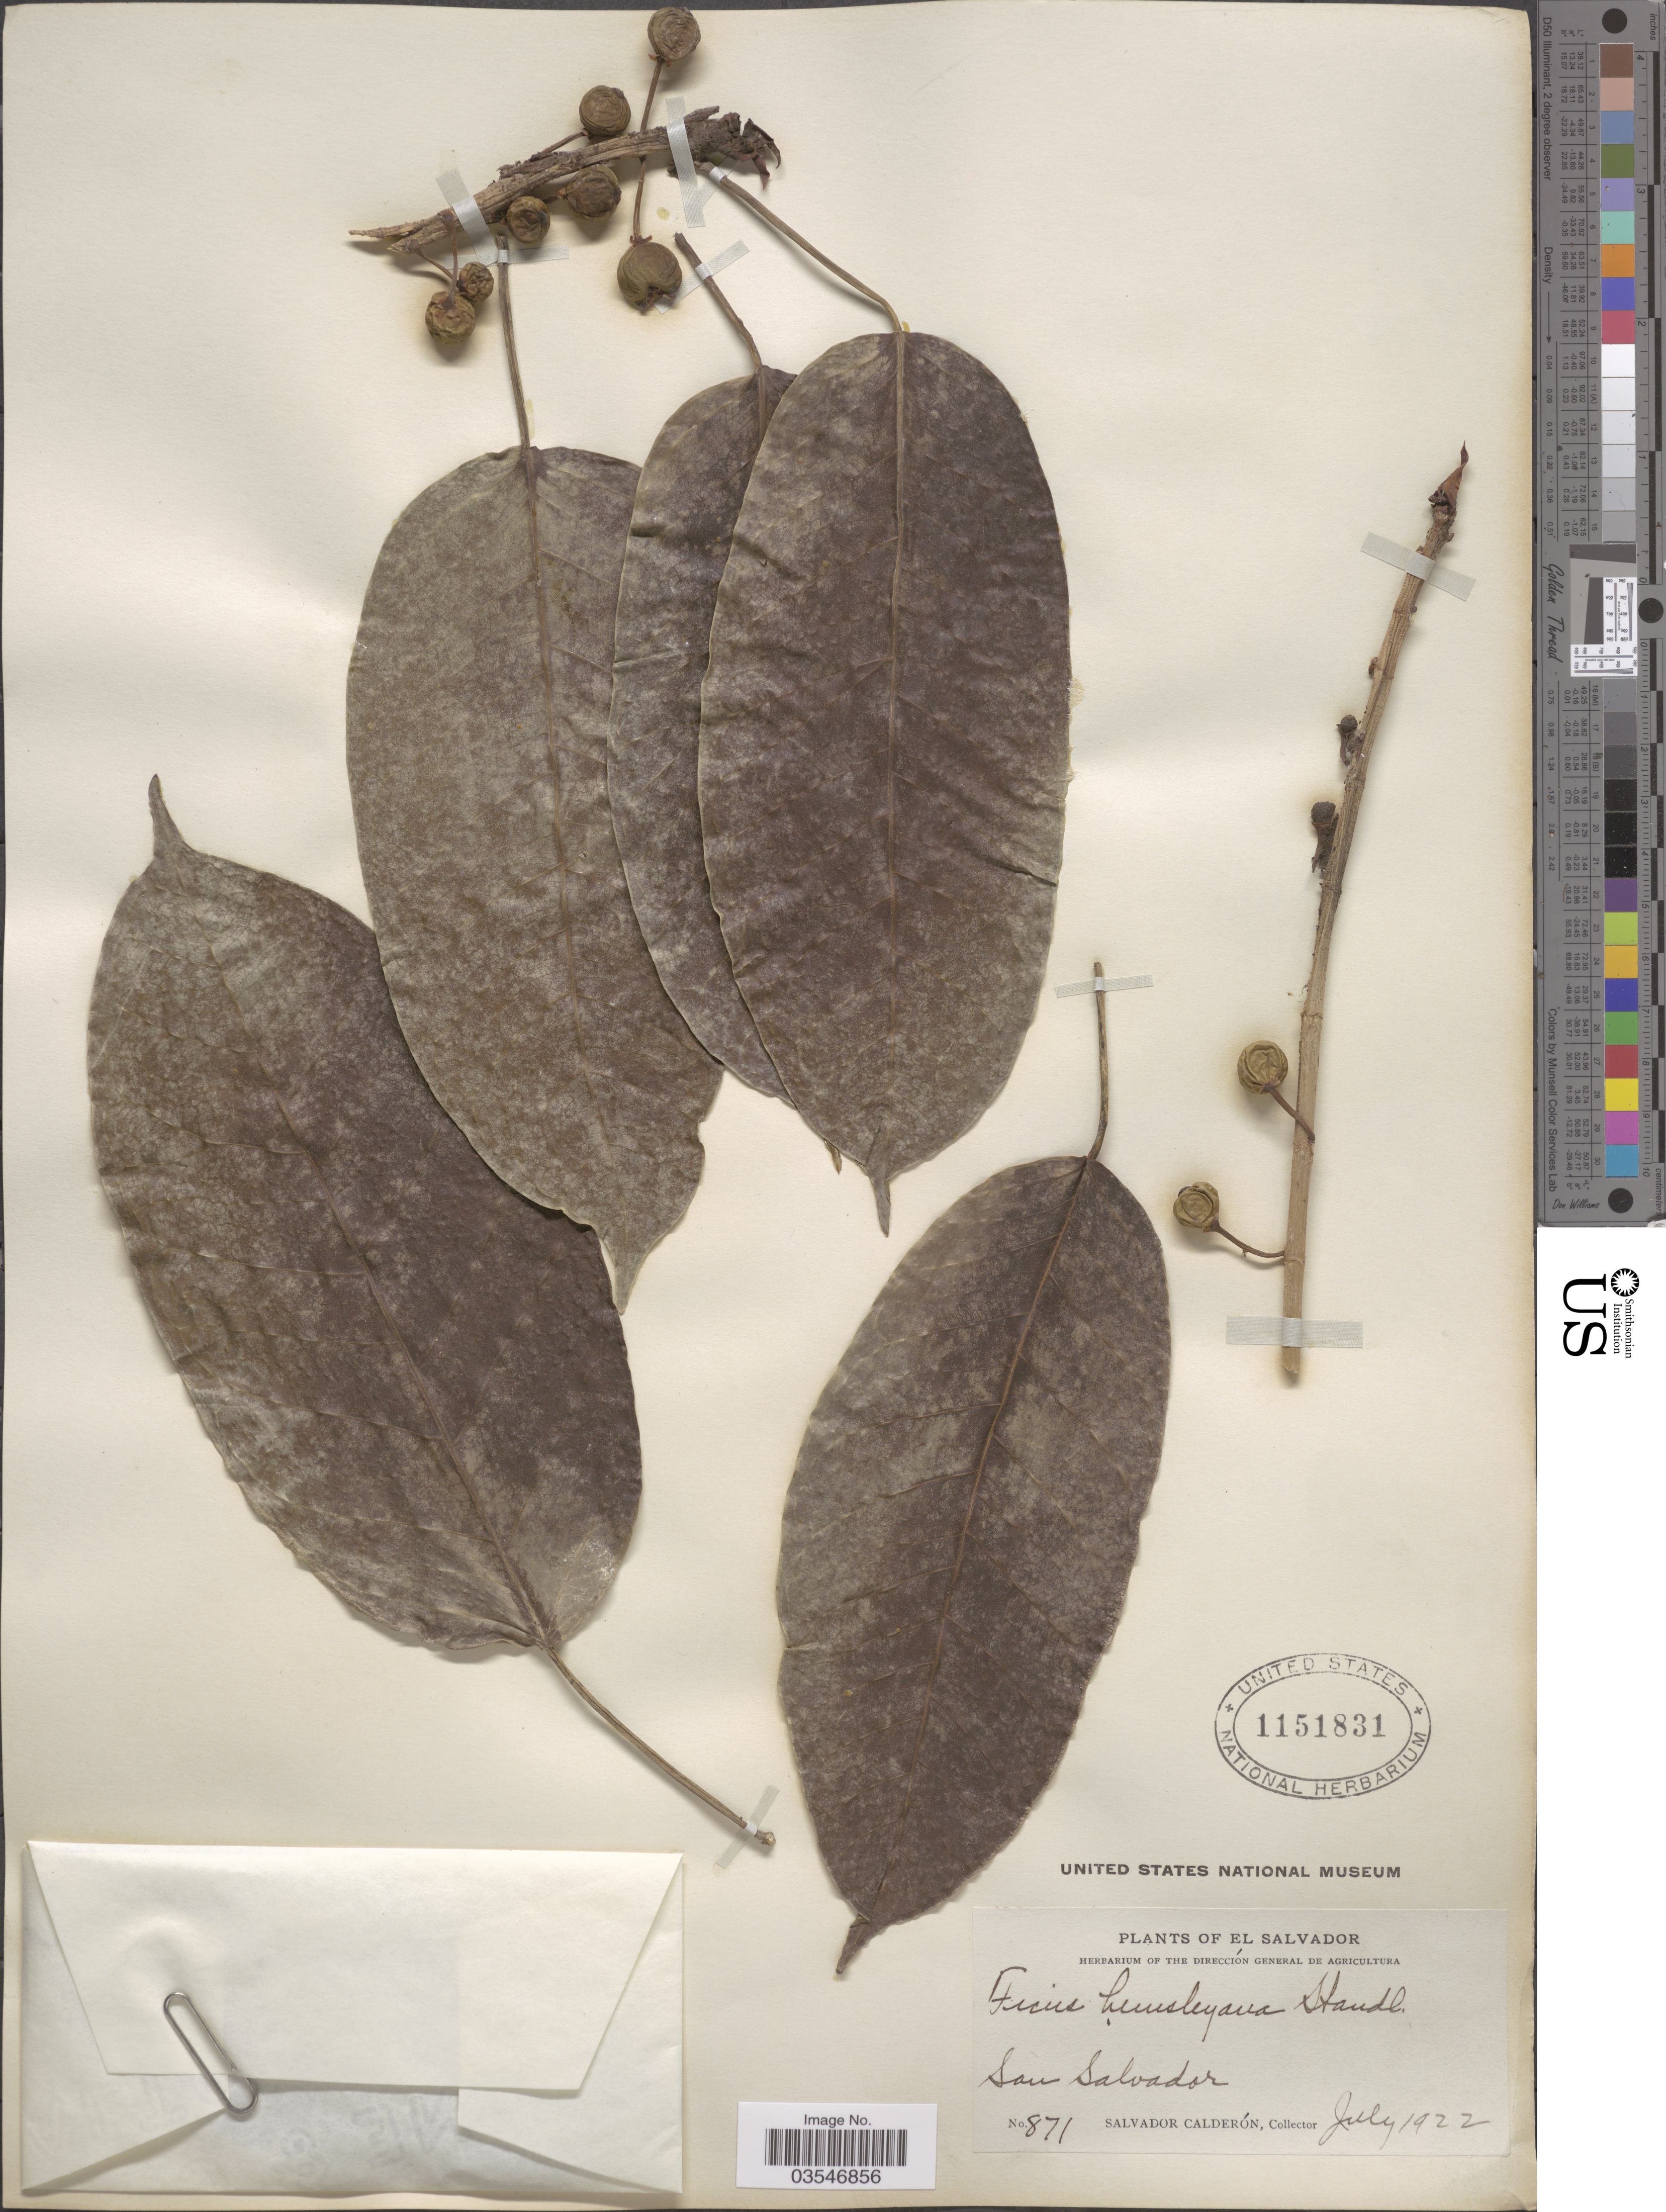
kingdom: Plantae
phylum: Tracheophyta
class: Magnoliopsida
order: Rosales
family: Moraceae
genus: Ficus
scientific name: Ficus citrifolia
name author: Mill.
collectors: S. Calderón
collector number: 871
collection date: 1922-07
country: El Salvador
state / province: San Salvador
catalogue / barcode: US 1151831